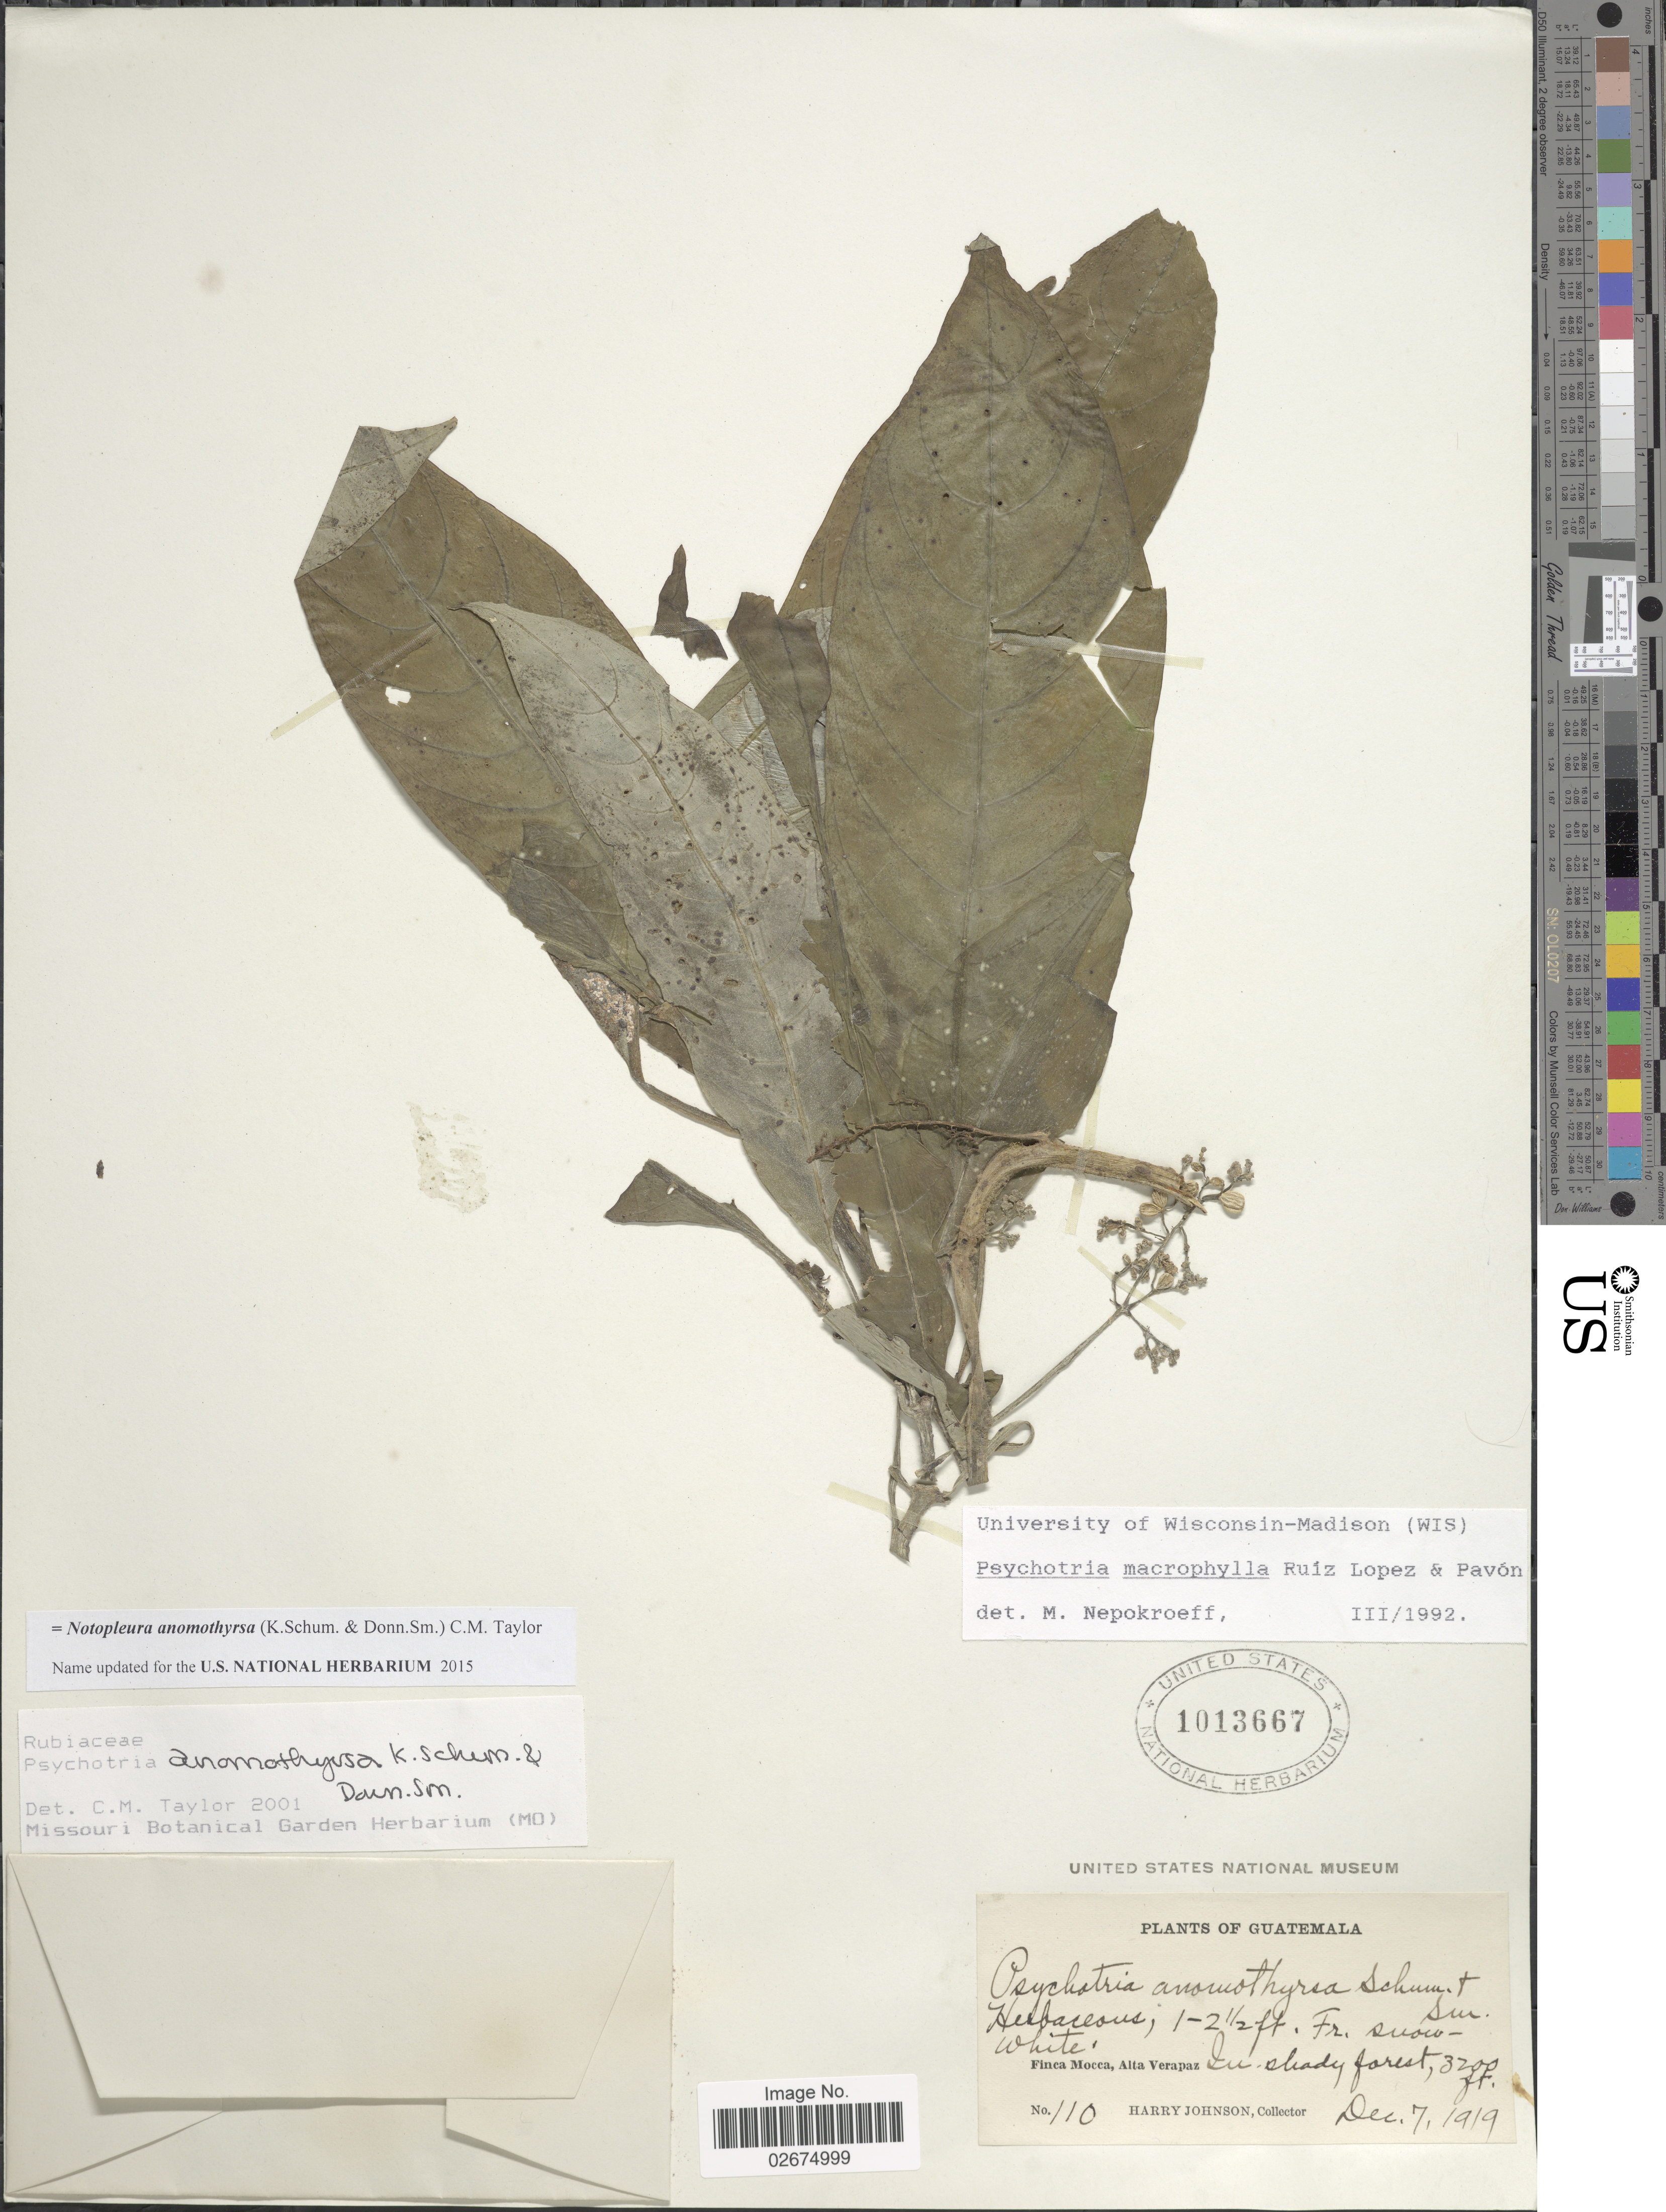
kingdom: Plantae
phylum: Tracheophyta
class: Magnoliopsida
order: Gentianales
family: Rubiaceae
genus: Notopleura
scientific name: Notopleura anomothyrsa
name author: (K. Schum. & Donn. Sm.) C.M. Taylor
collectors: H. Johnson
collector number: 110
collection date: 1919-12-07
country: Guatemala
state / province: Alta Verapaz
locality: Finca Mocca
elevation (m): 975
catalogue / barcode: US 1013667